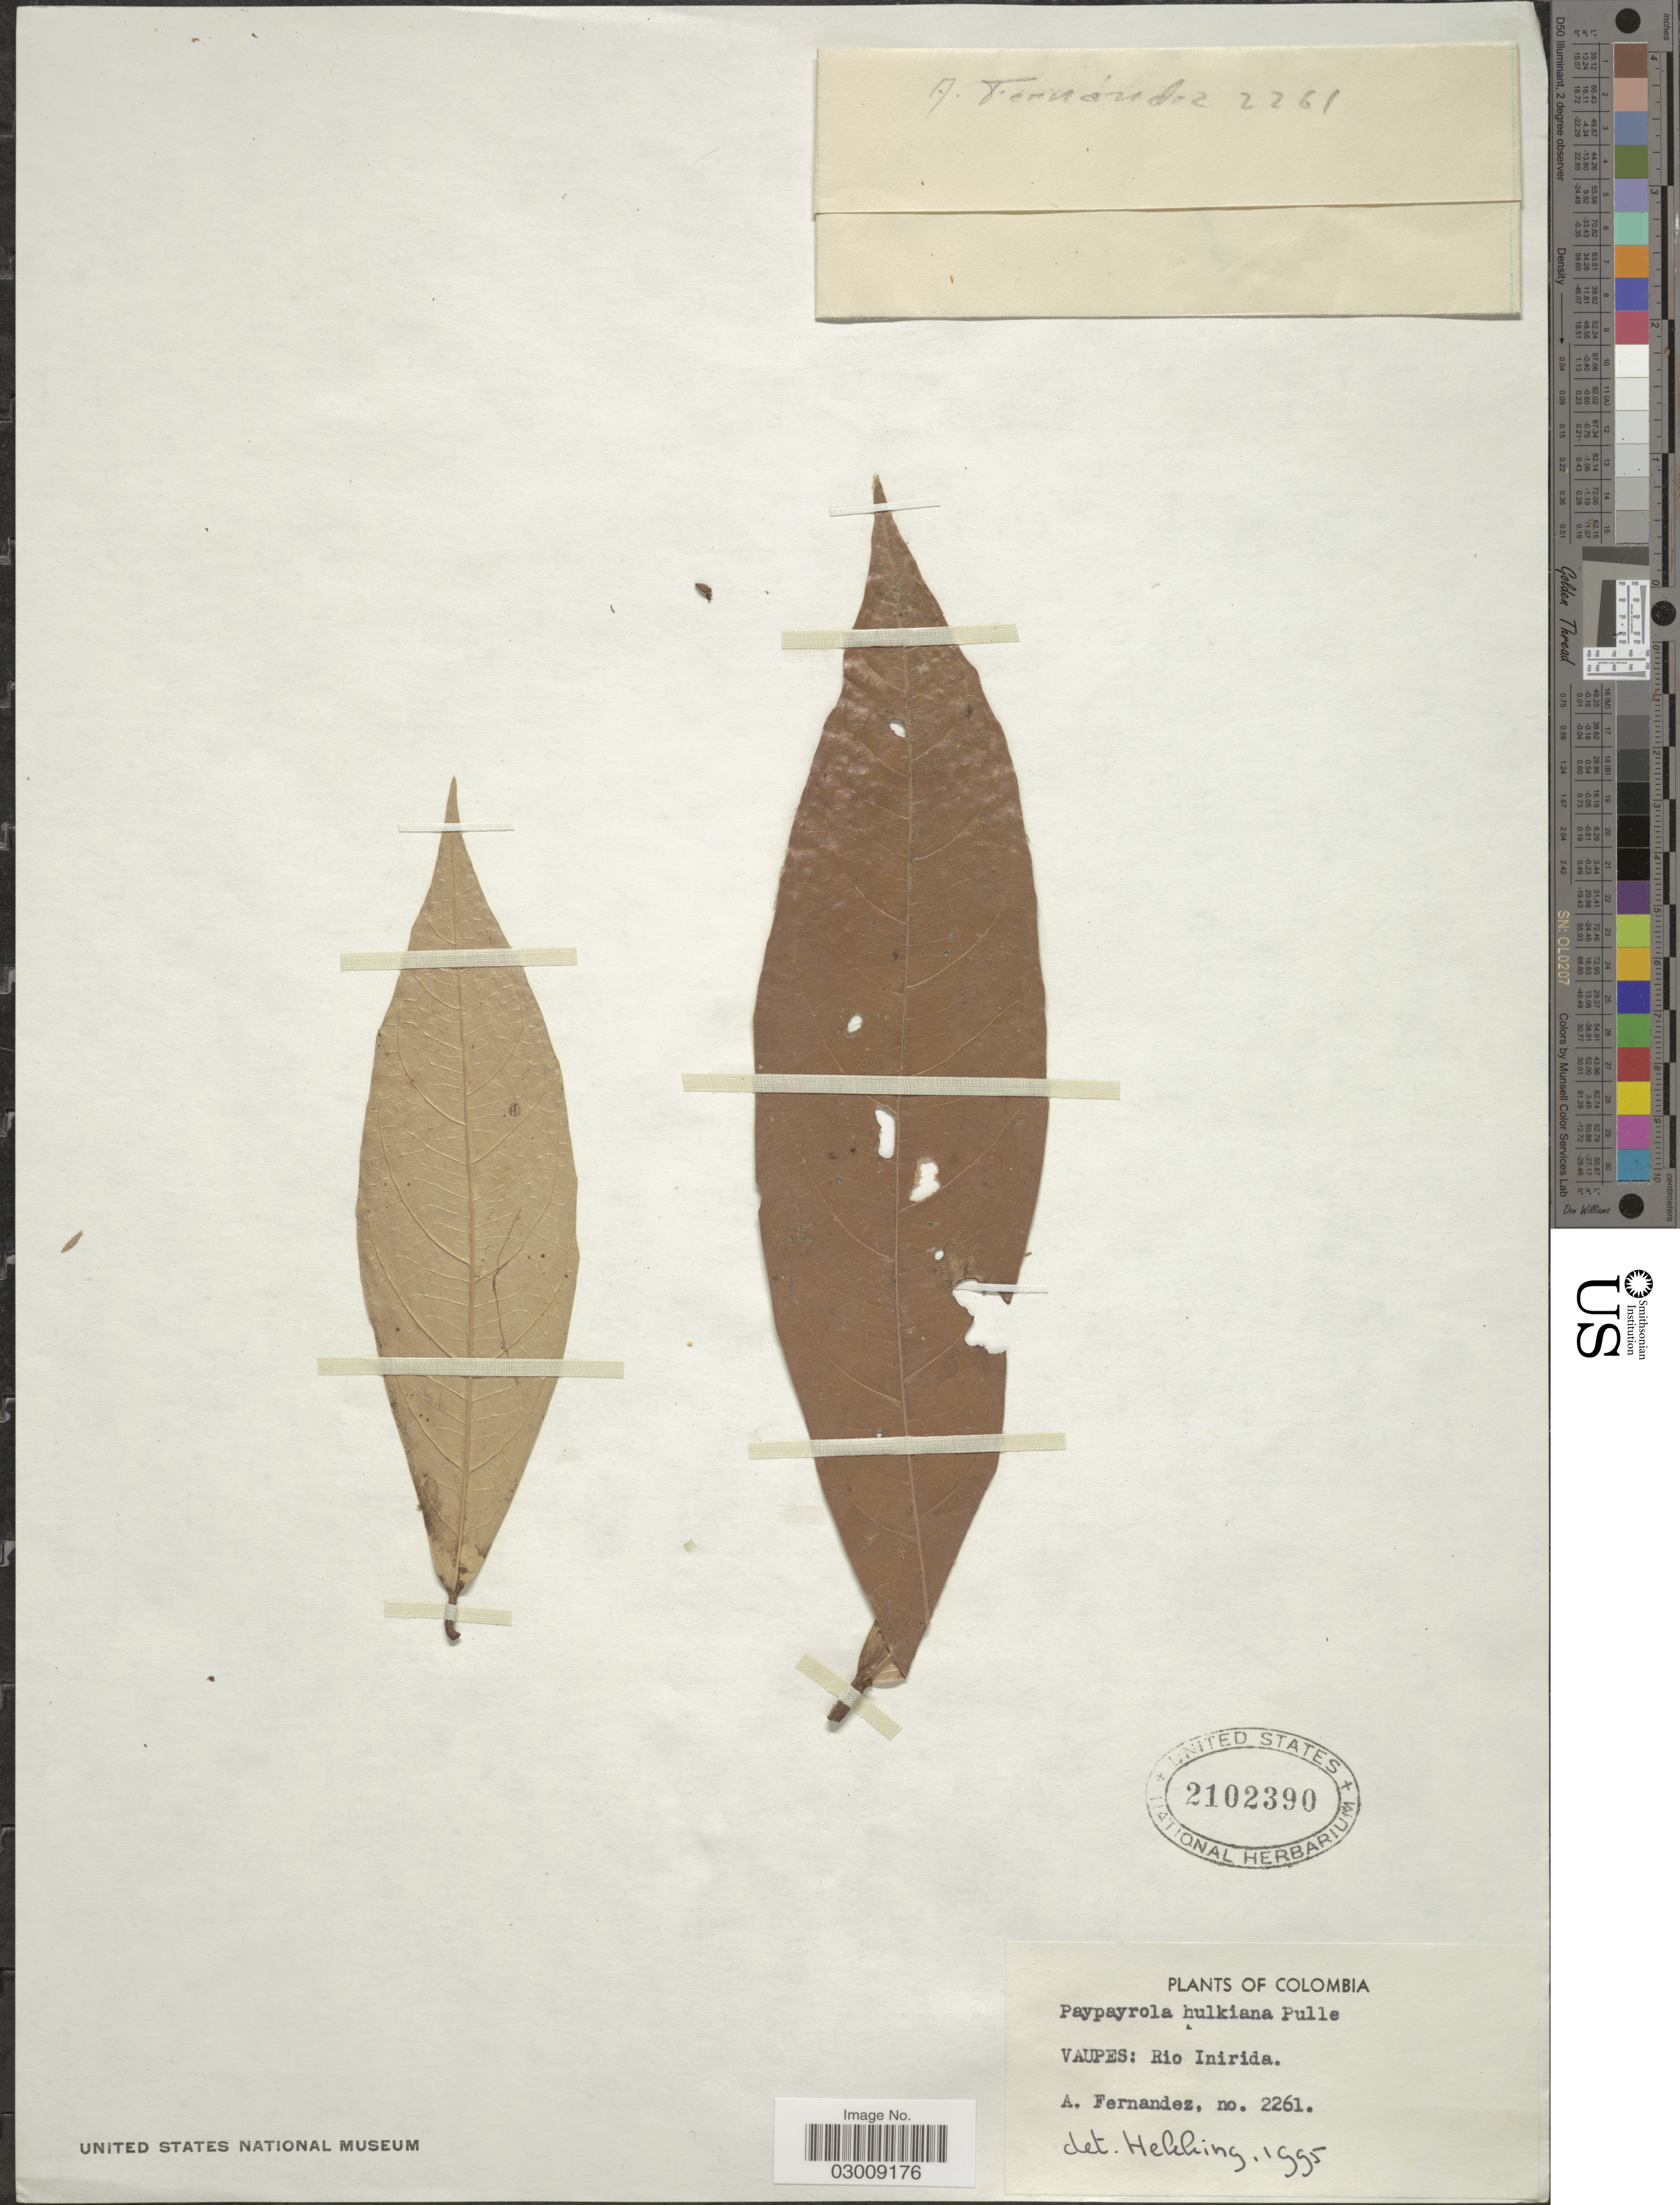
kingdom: Plantae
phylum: Tracheophyta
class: Magnoliopsida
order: Malpighiales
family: Violaceae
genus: Paypayrola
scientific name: Paypayrola hulkiana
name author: Pulle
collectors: A. Fernandez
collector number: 2261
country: Colombia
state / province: Vaupés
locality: Rio Inirida.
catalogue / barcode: US 2102390